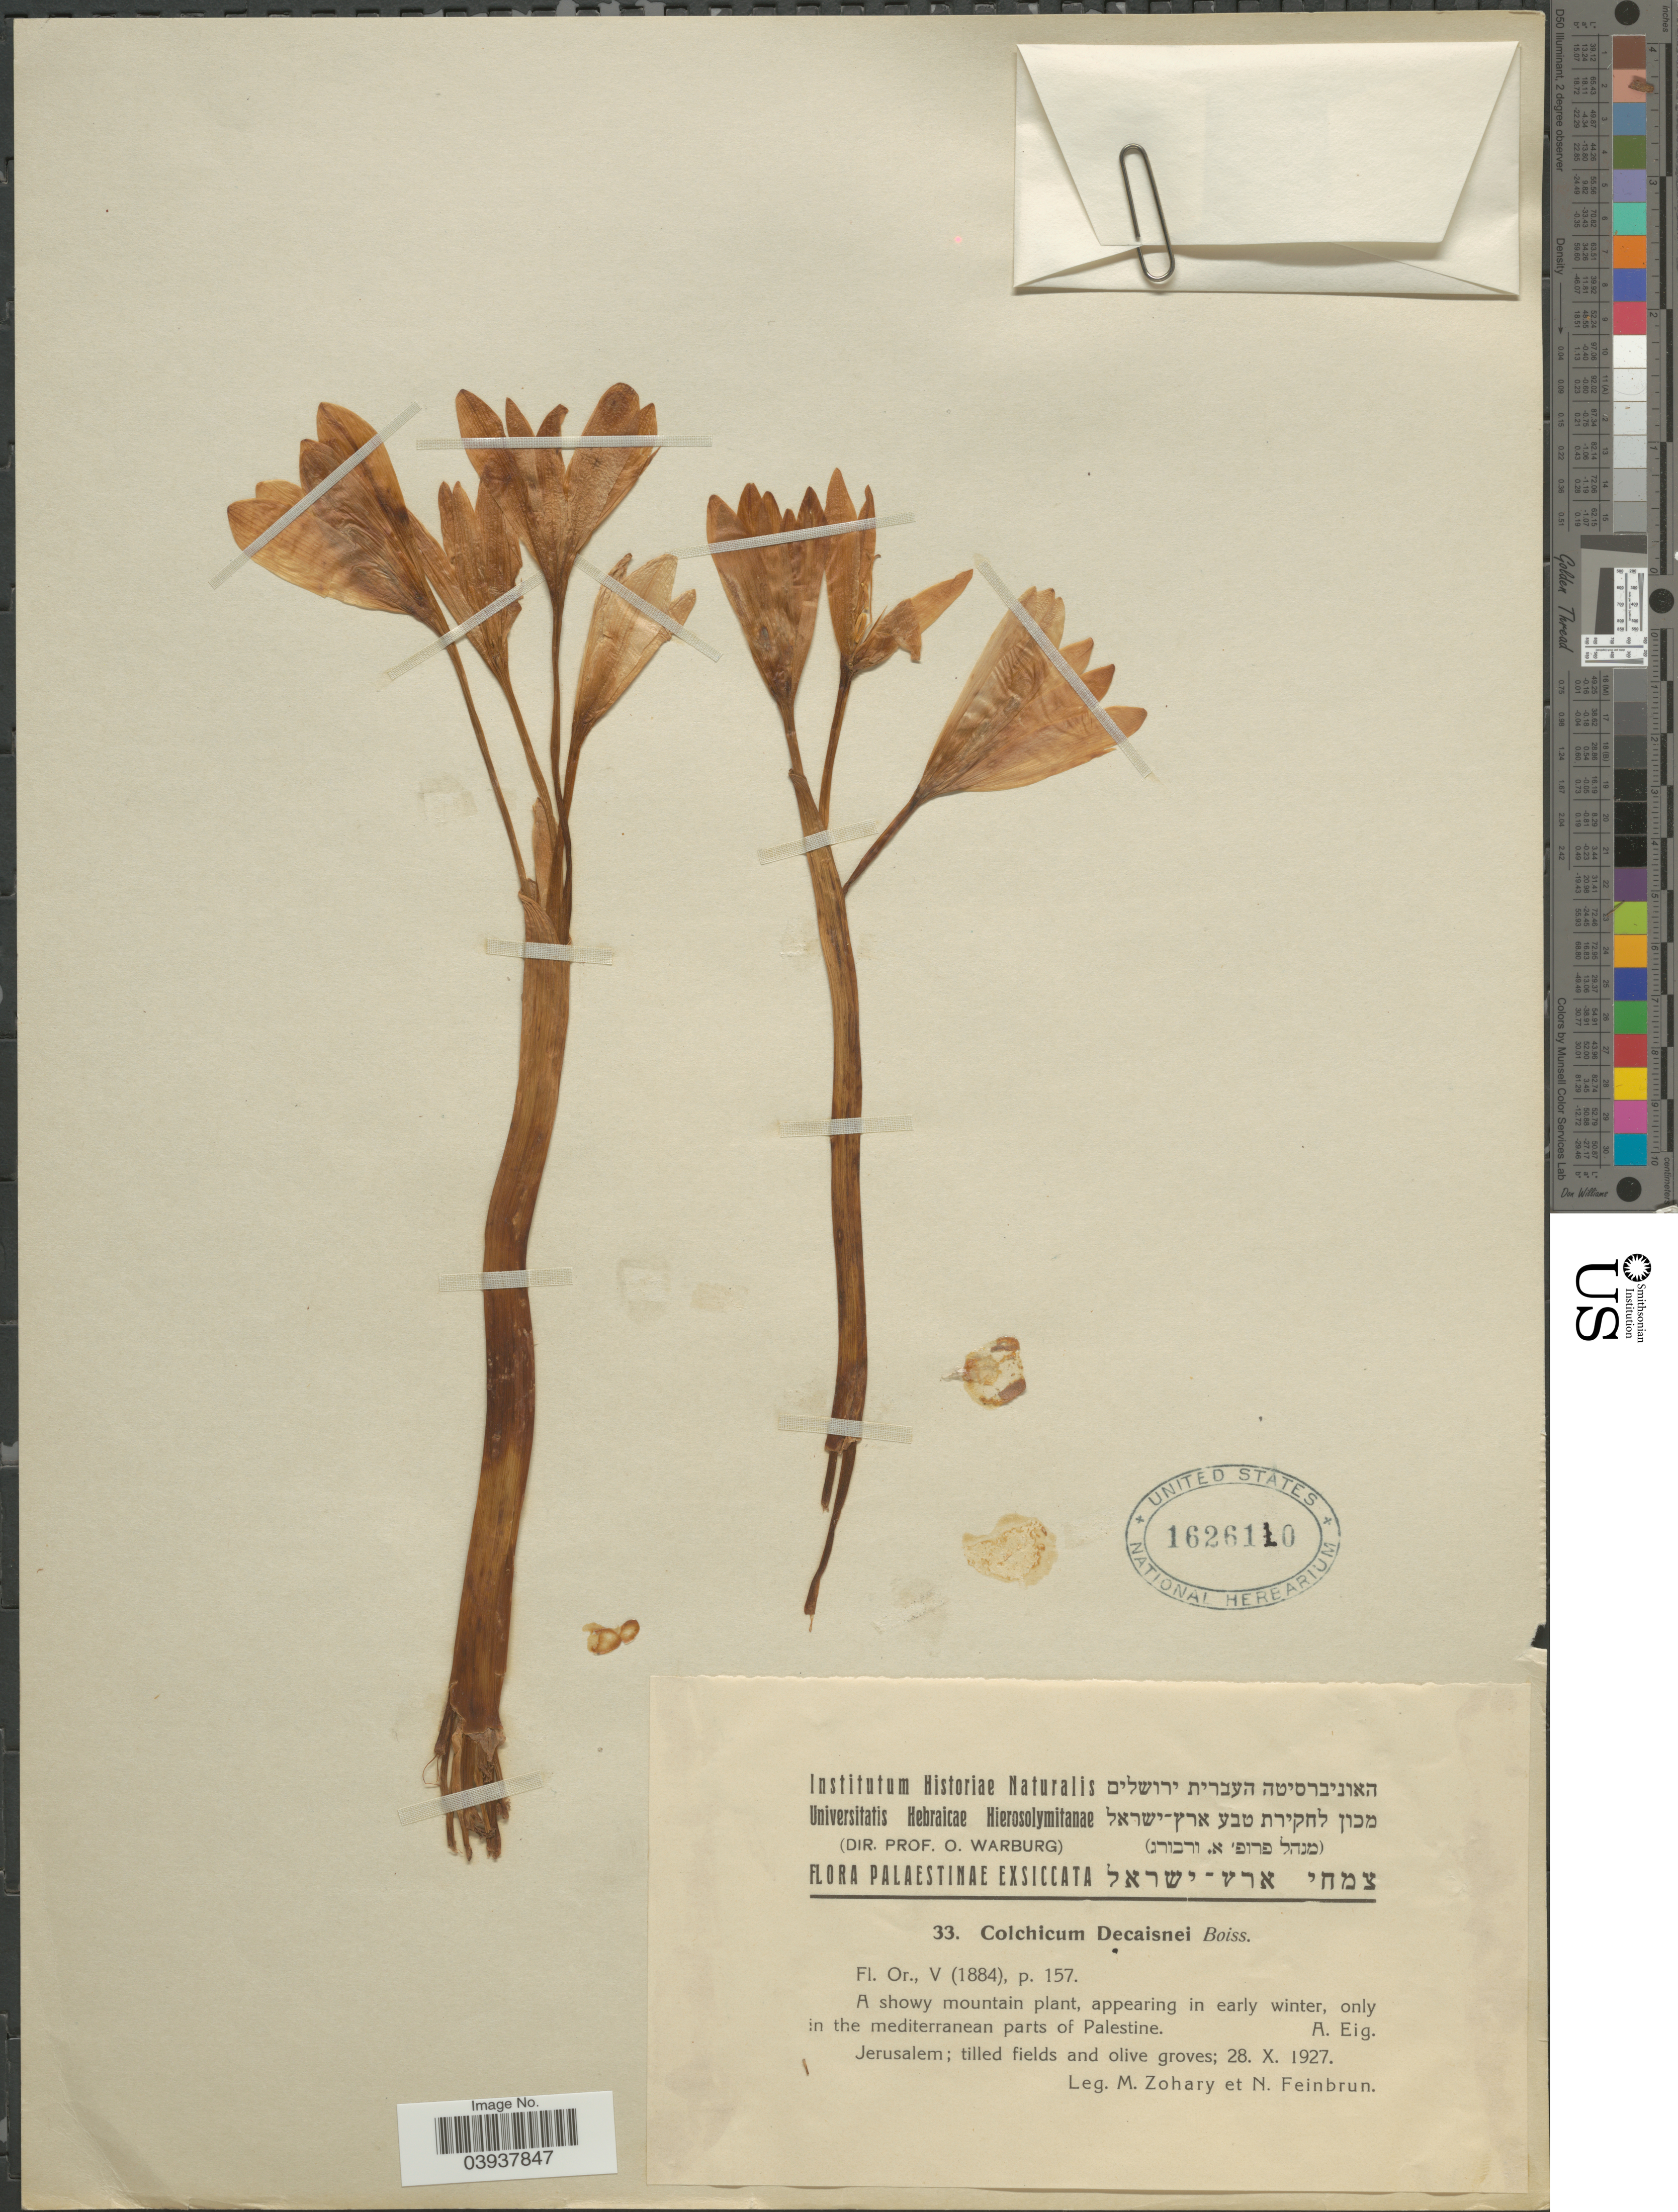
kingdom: Plantae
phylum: Tracheophyta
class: Liliopsida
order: Liliales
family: Colchicaceae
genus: Colchicum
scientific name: Colchicum decaisnei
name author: Boiss.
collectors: M. Zohary & N. Feinbrun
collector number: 33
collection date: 1927-10-28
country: Israel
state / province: Jerusalem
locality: A showy mountain plant, appearing in early winter, only in the mediterranean parts of Palistine.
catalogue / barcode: US 1626110